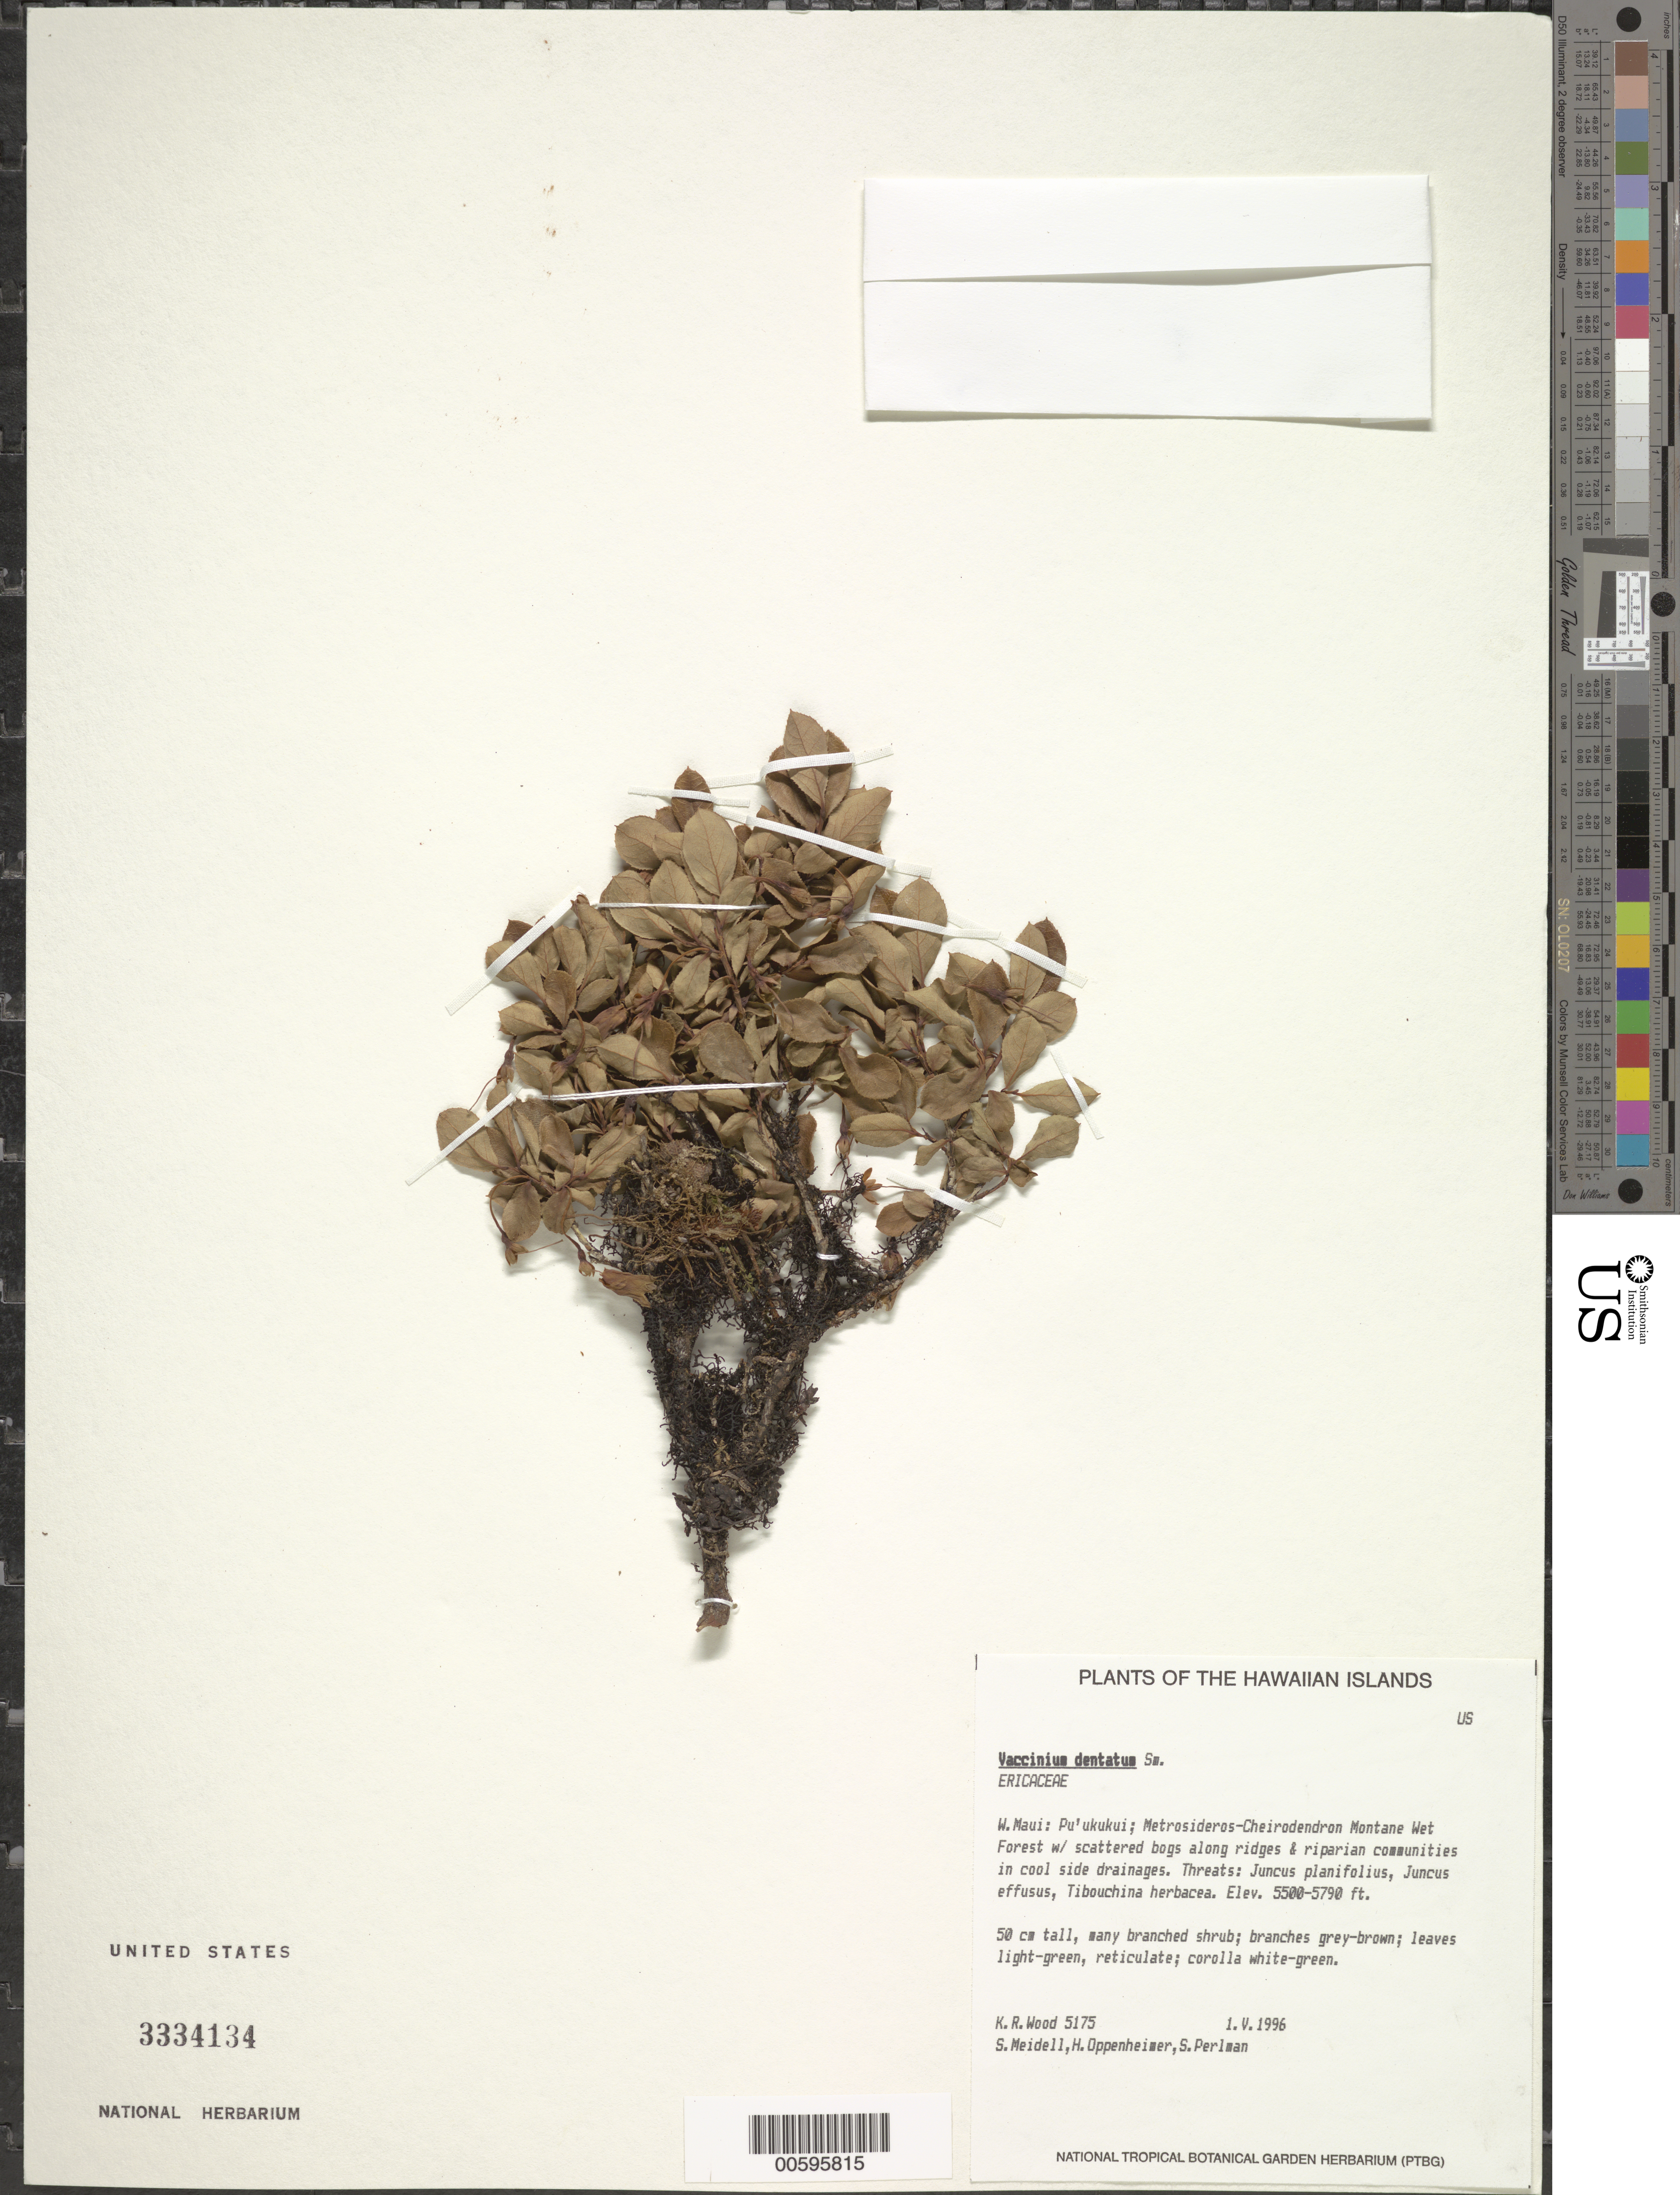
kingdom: Plantae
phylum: Tracheophyta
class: Magnoliopsida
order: Ericales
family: Ericaceae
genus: Vaccinium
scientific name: Vaccinium dentatum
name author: Sm.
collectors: K. R. Wood, S. Meidell, H. Oppenheimer & S. P. Perlman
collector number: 5175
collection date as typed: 1 May 1996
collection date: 1996-05-01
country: United States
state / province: Hawaii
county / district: Maui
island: Maui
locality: W Maui: Pu'ukukui.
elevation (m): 1676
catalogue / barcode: US 3334134